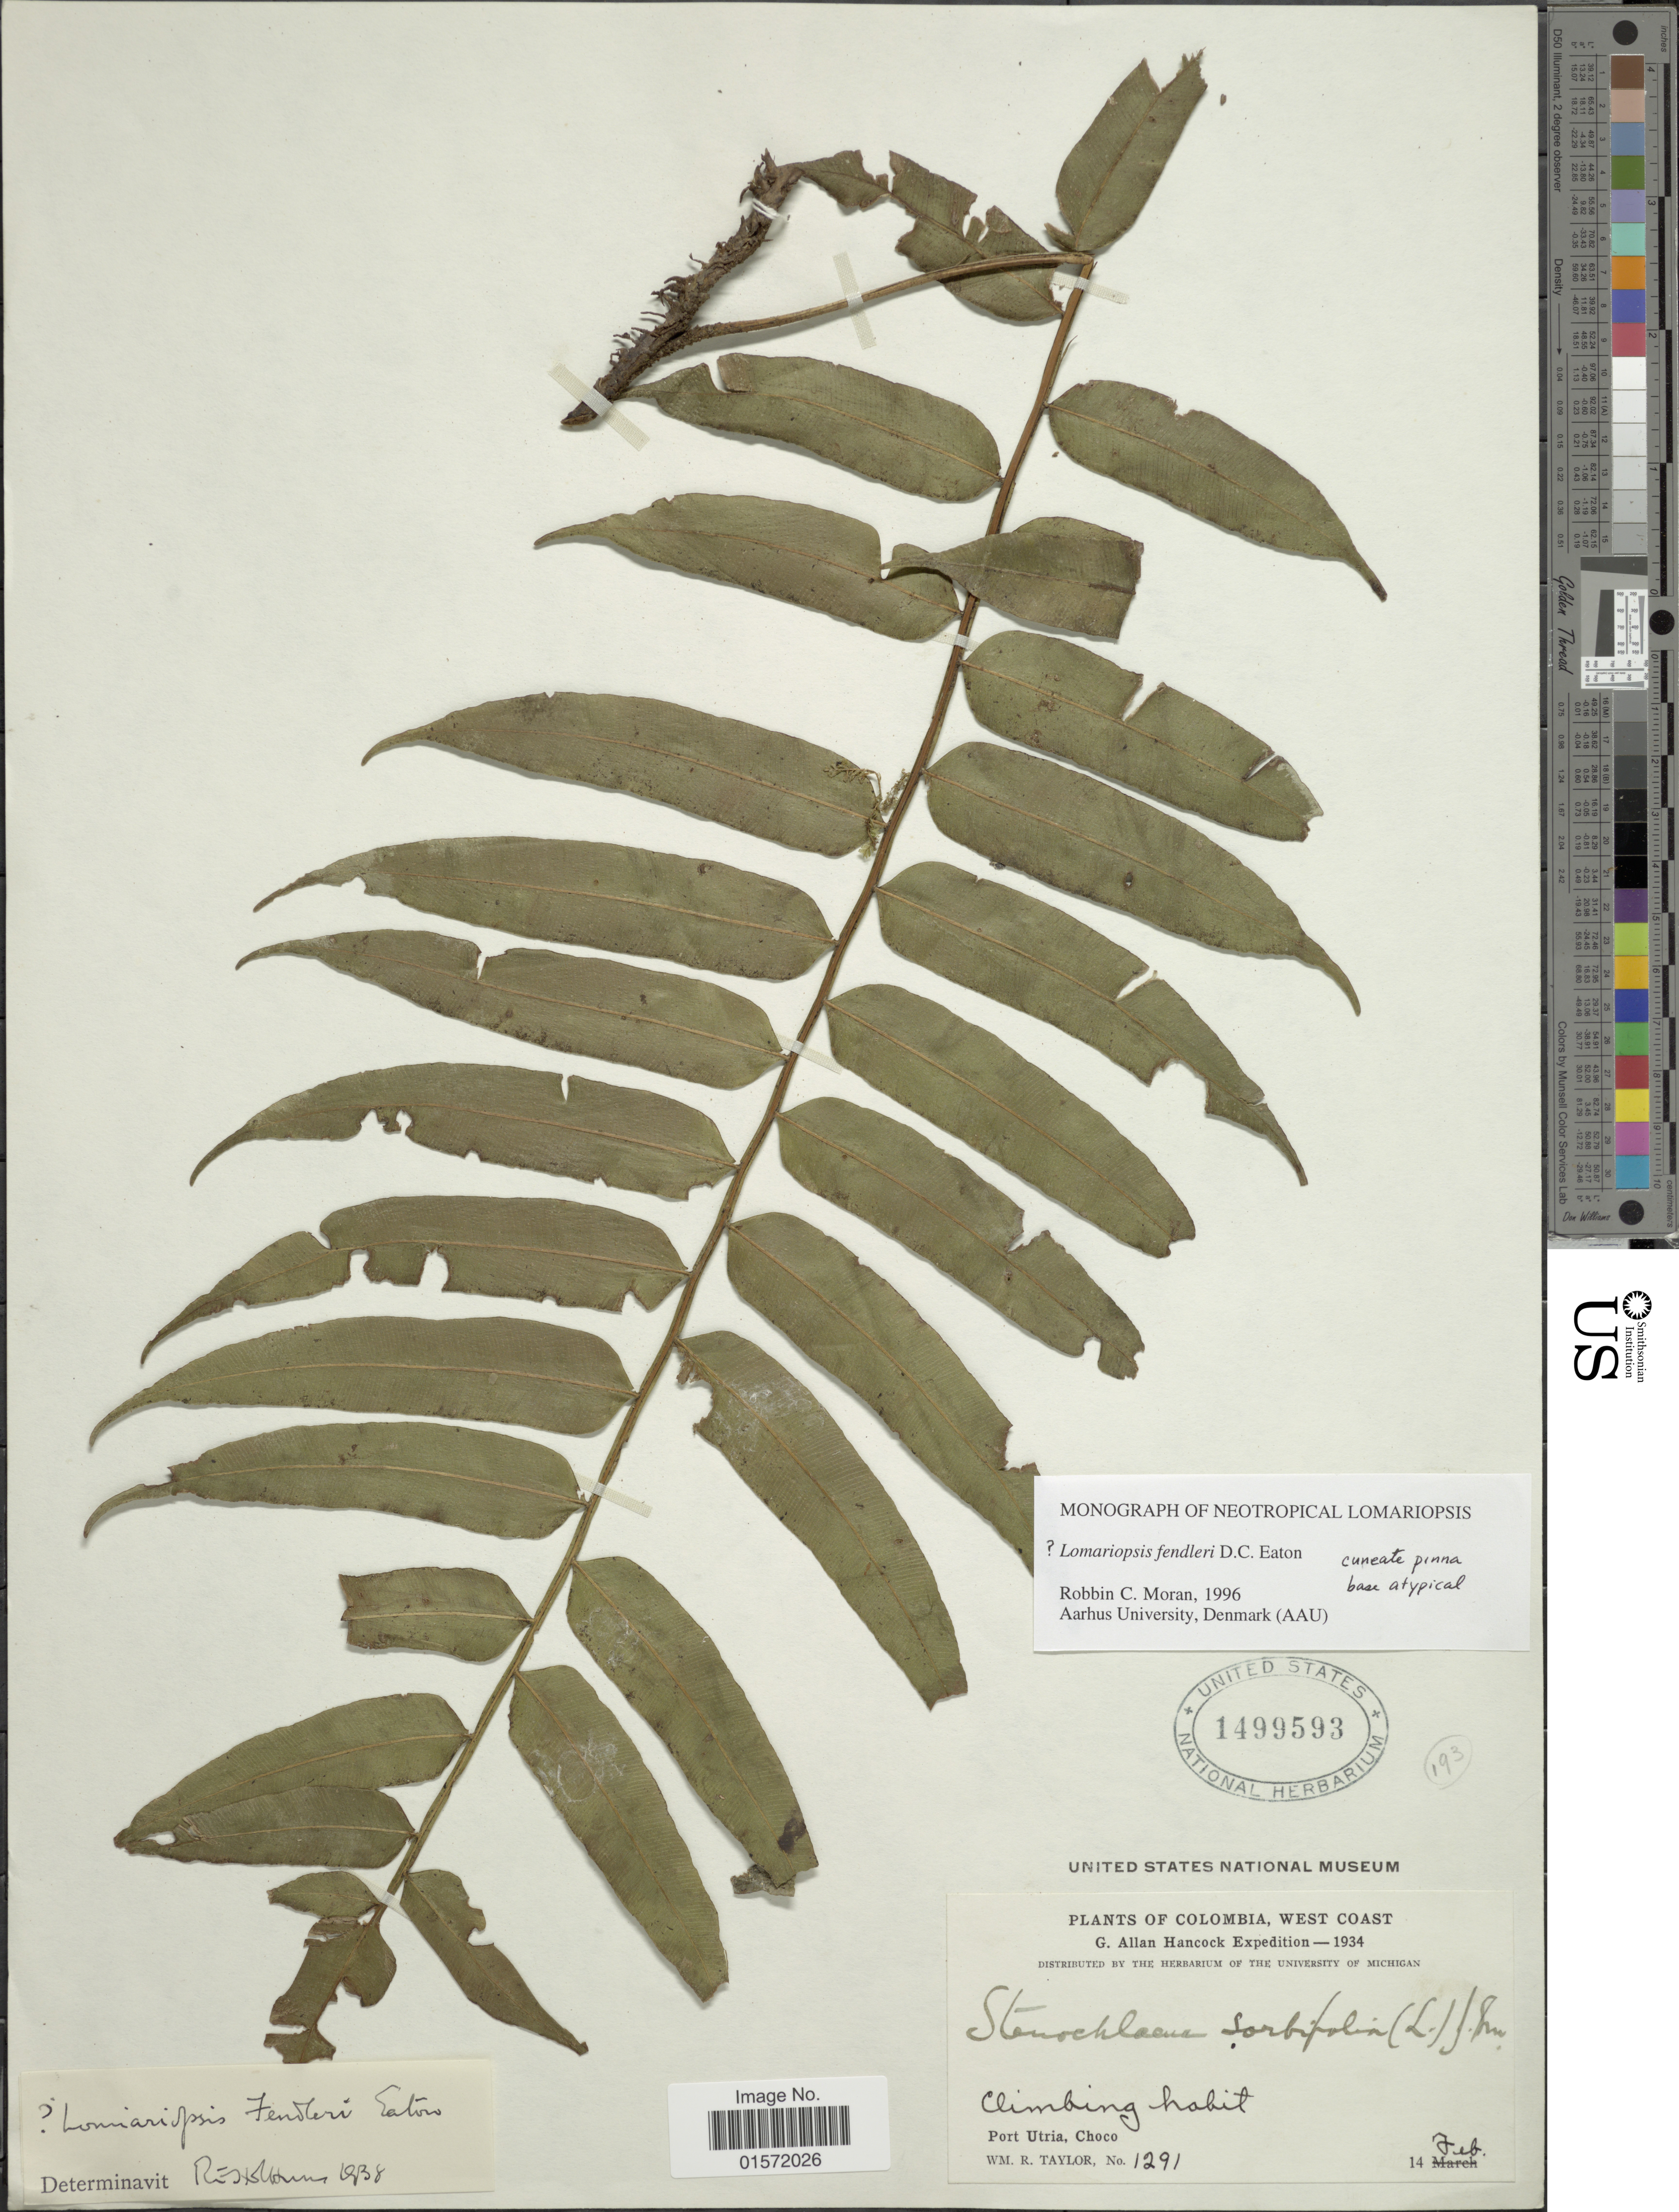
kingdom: Plantae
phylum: Tracheophyta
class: Polypodiopsida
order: Polypodiales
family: Lomariopsidaceae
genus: Lomariopsis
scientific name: Lomariopsis fendleri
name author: D.C. Eaton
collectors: W. R. Taylor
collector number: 1291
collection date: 1934-02-14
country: Colombia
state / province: Chocó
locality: West Coast, Port Utria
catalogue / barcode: US 1499593